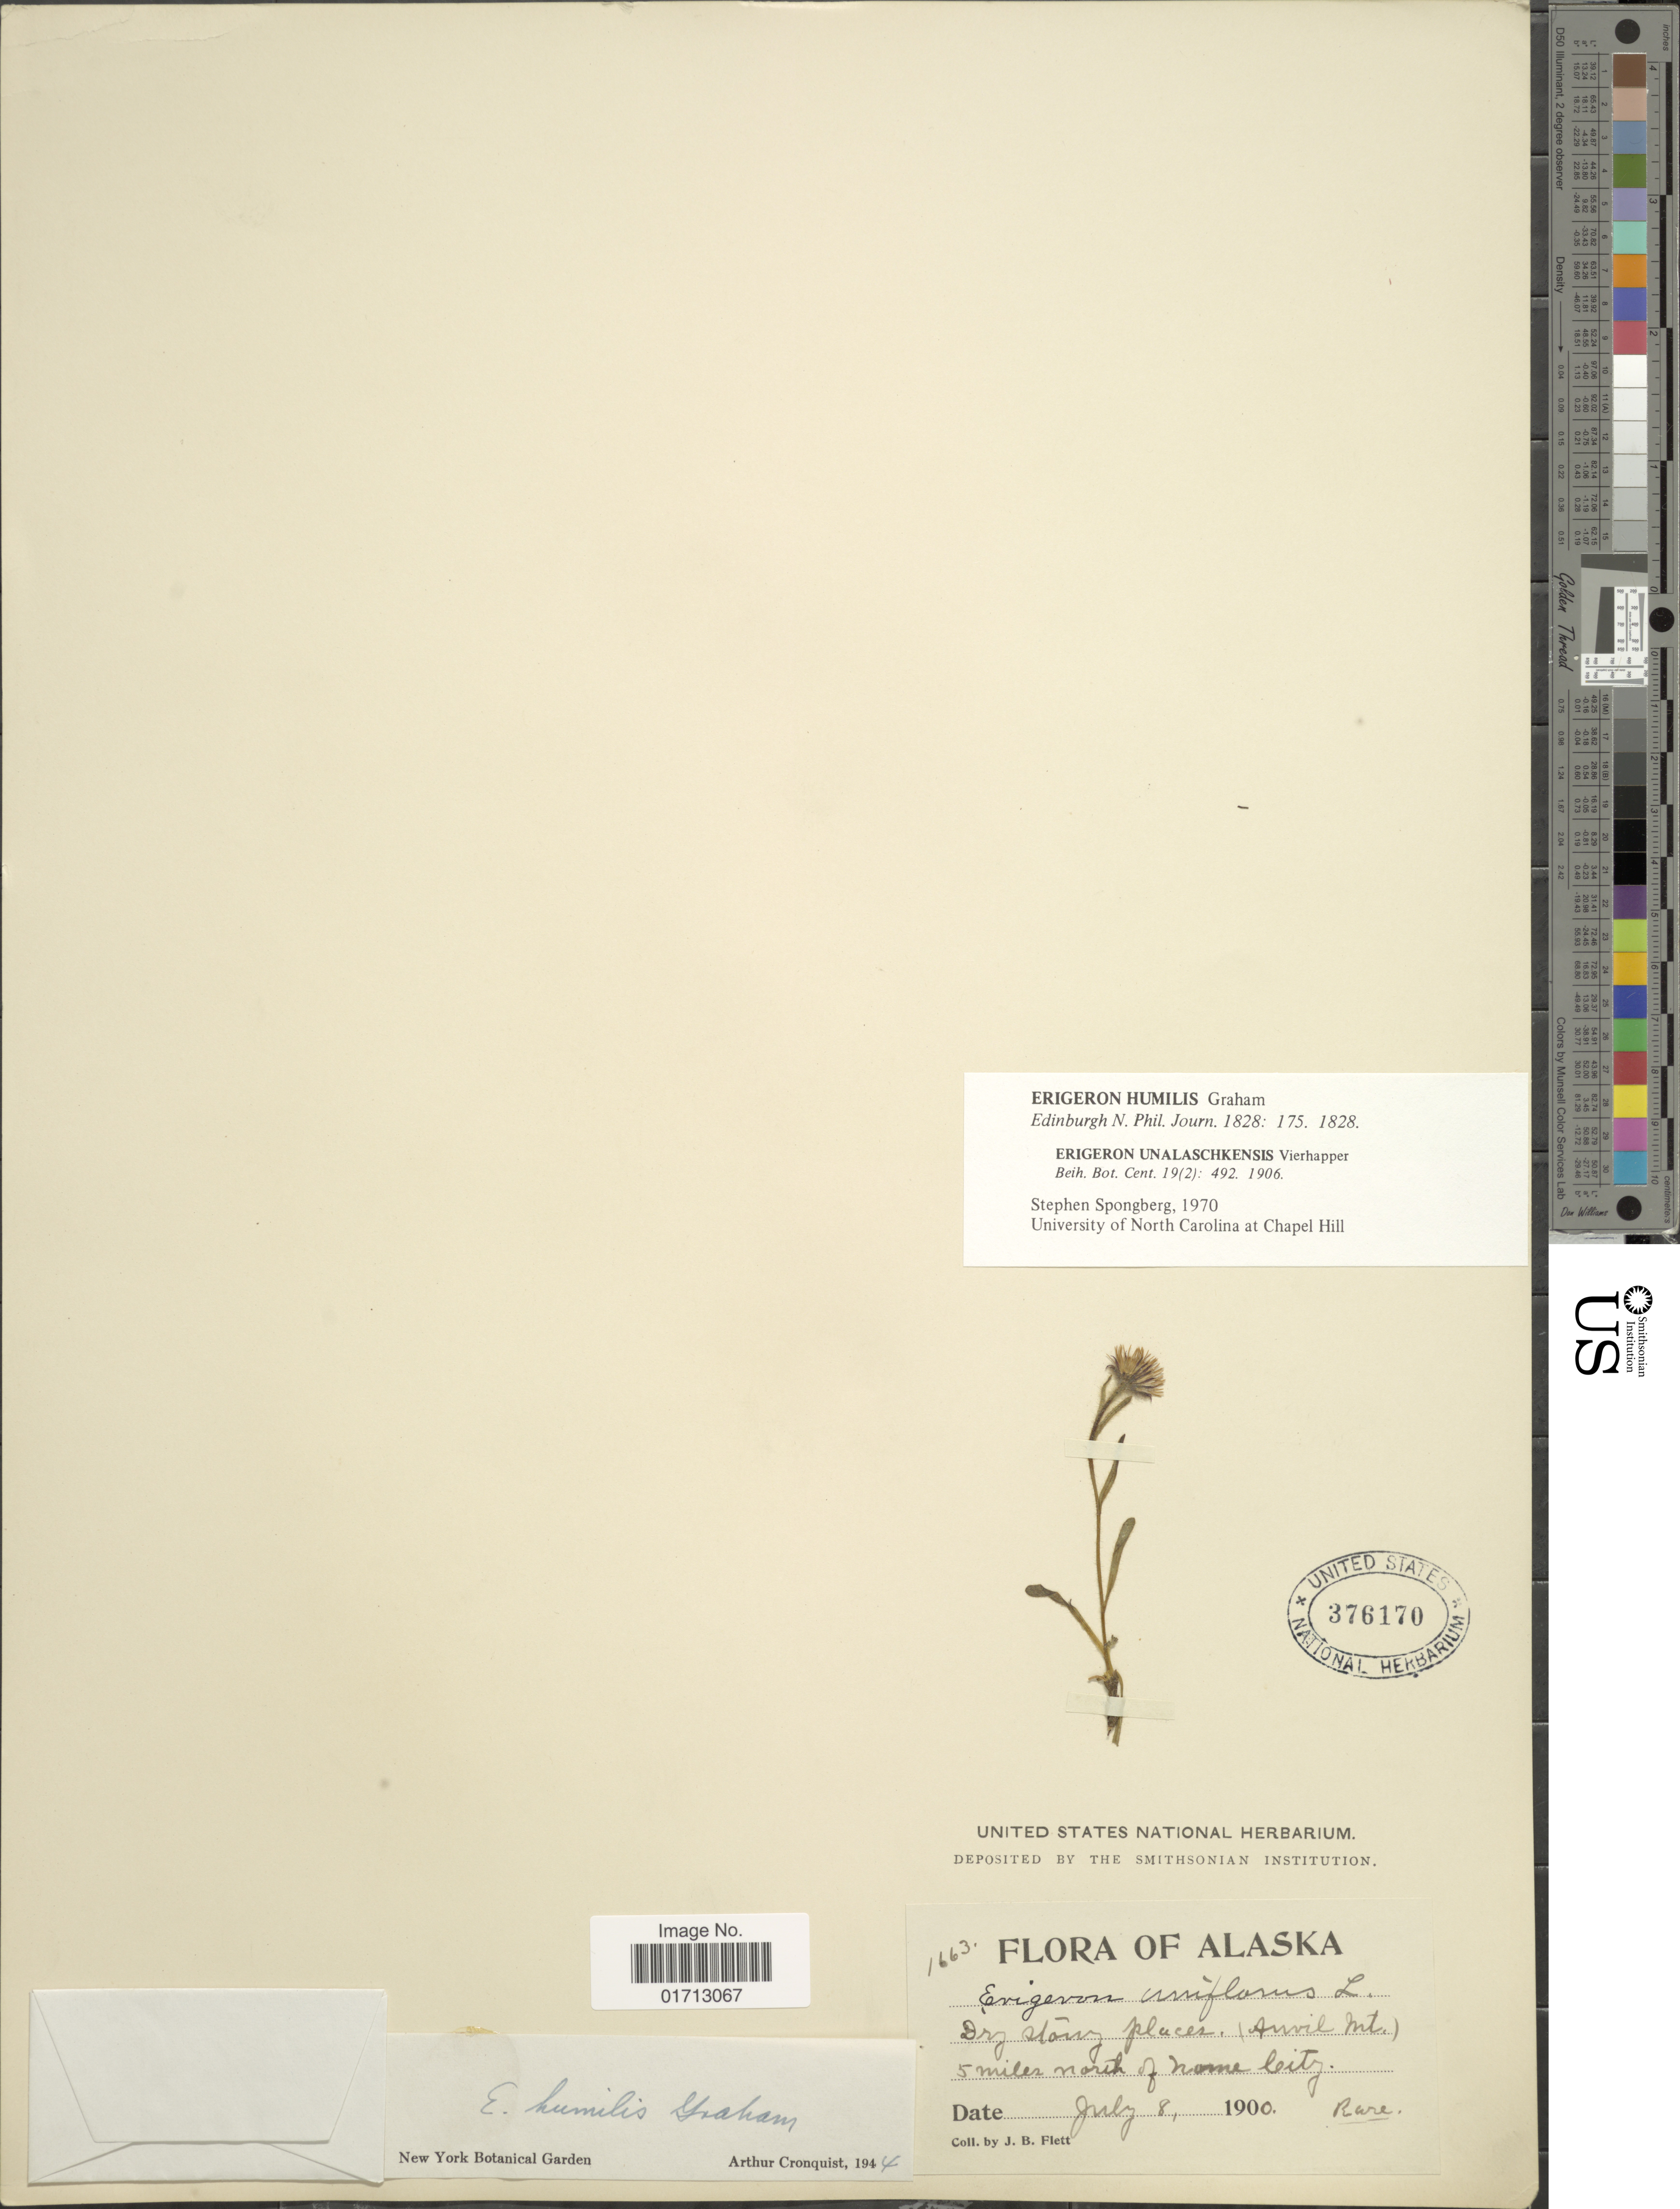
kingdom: Plantae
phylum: Tracheophyta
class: Magnoliopsida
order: Asterales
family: Asteraceae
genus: Erigeron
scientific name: Erigeron humilis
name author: Graham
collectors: J. Flett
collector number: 1663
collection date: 1900-07-08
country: United States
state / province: Alaska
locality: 5 miles north of Nome City.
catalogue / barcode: US 376170